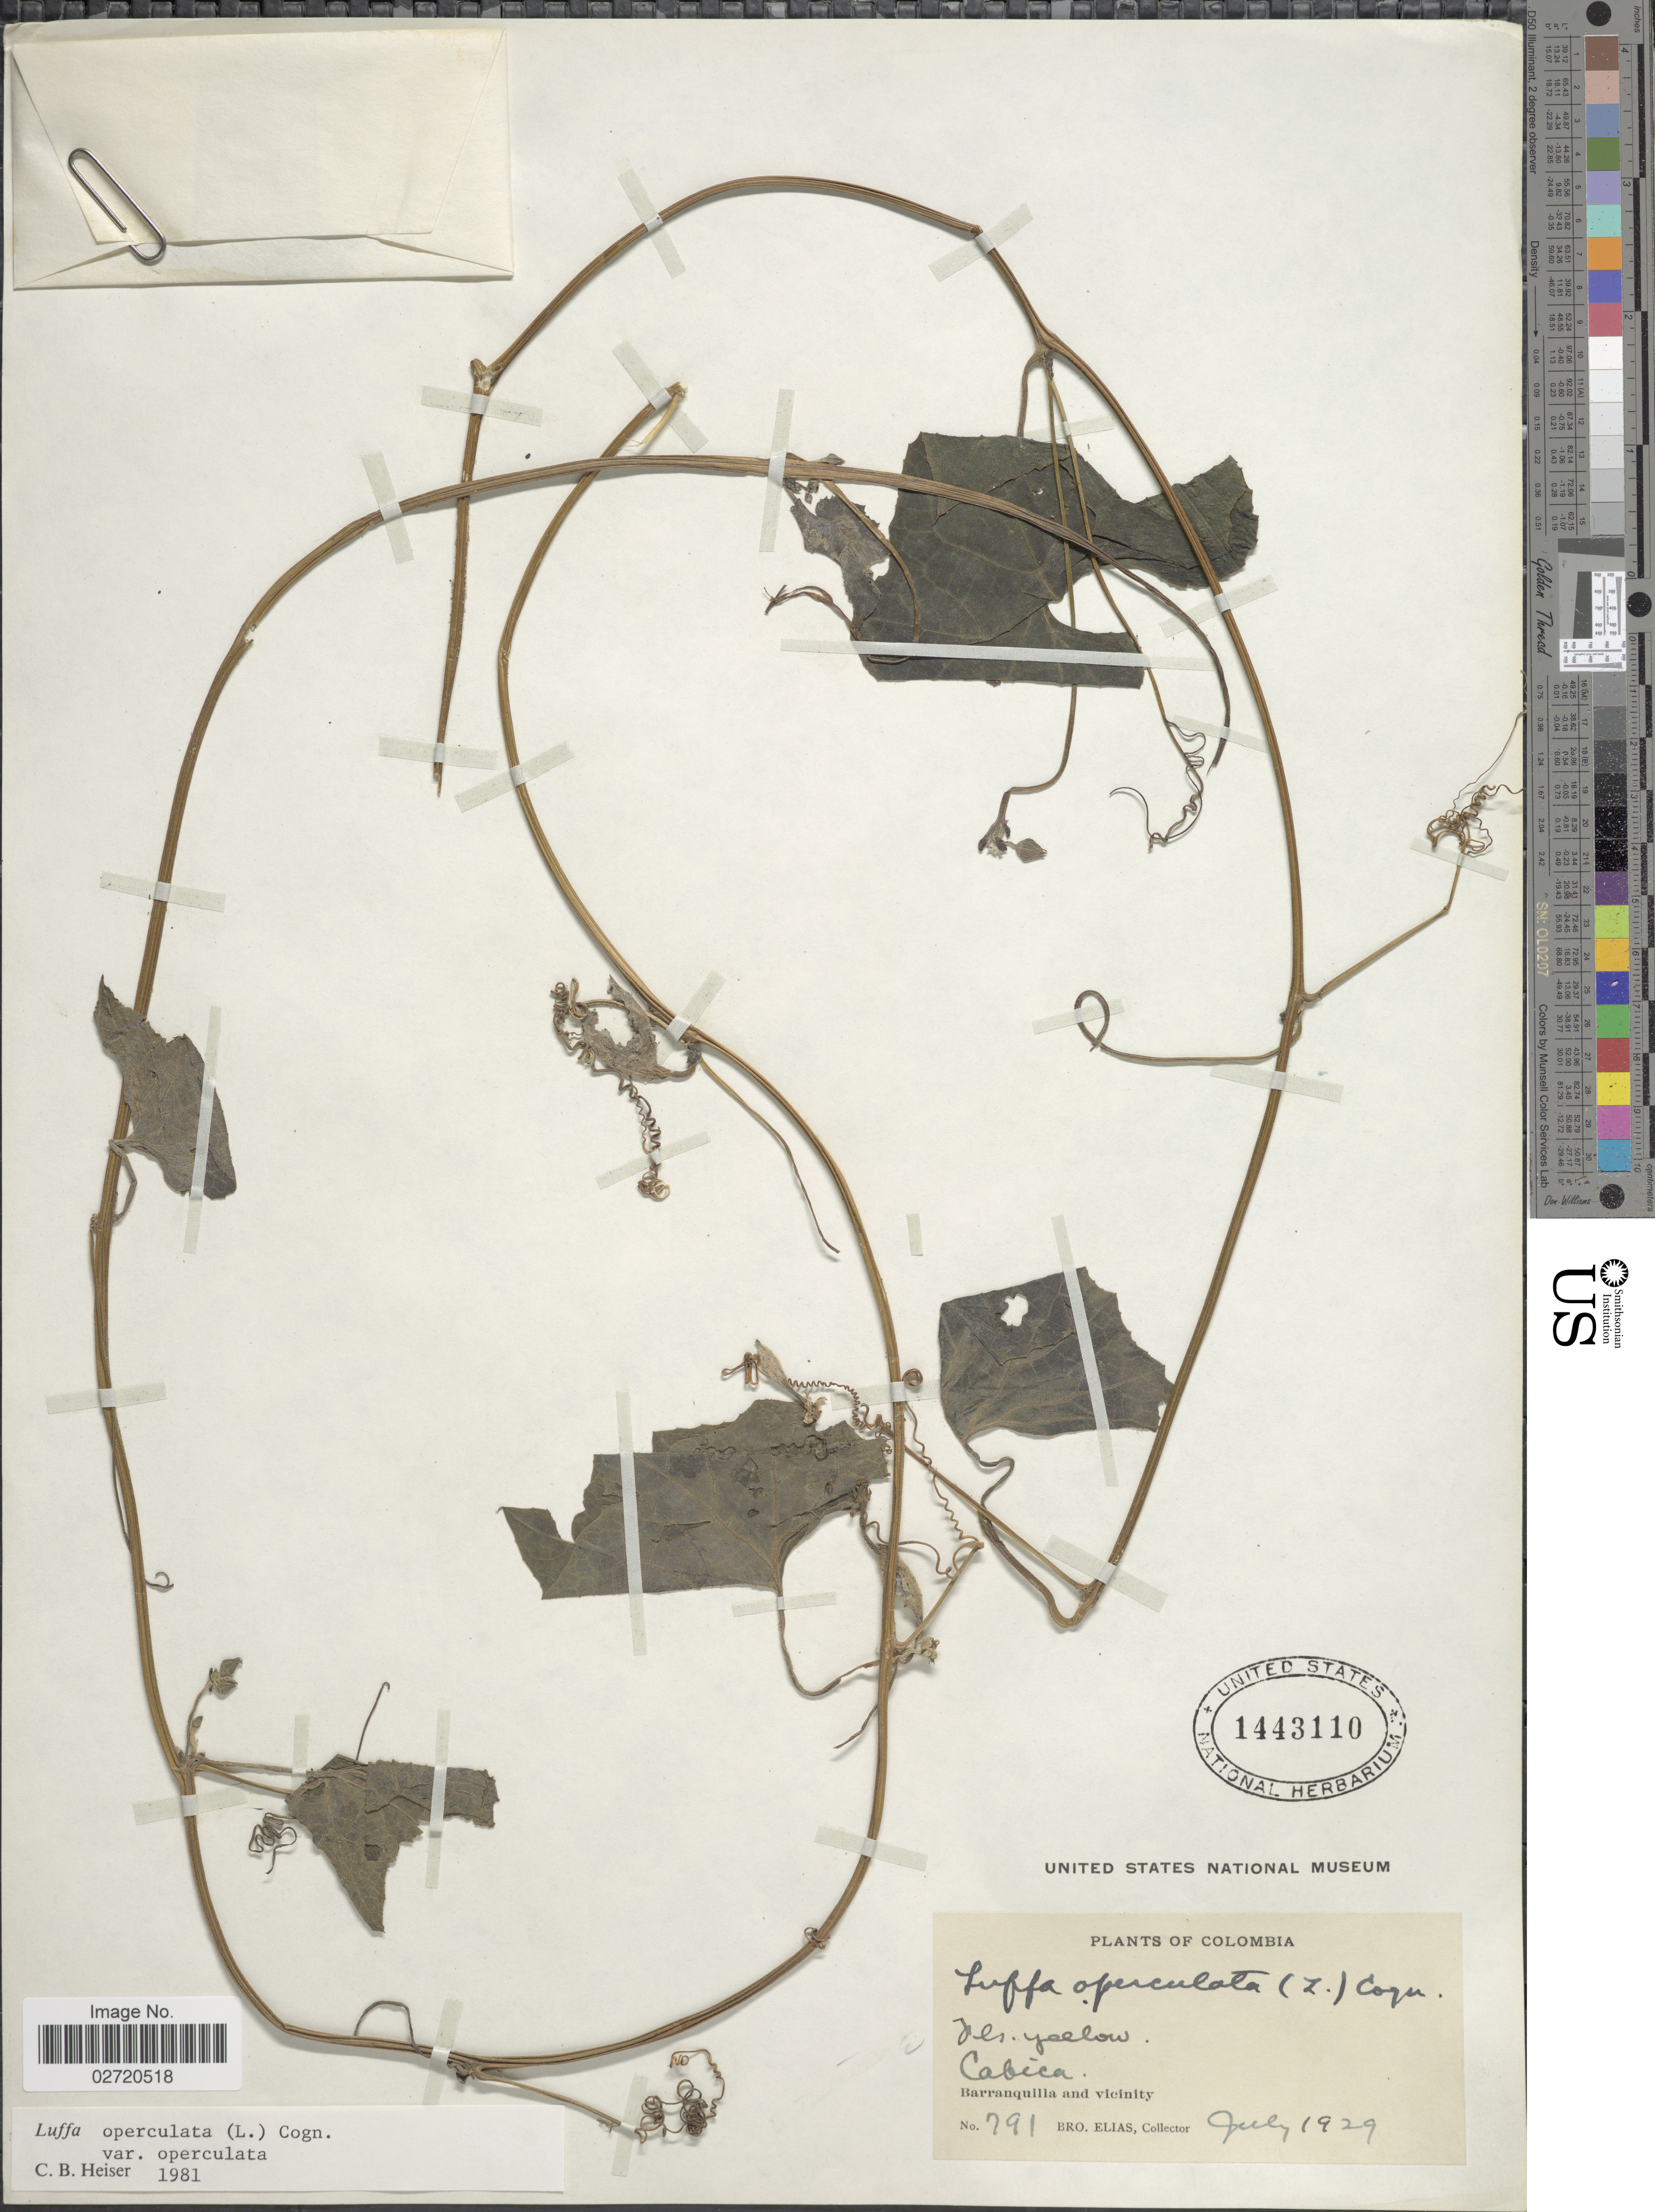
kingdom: Plantae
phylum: Tracheophyta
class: Magnoliopsida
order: Cucurbitales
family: Cucurbitaceae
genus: Luffa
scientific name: Luffa operculata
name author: (L.) Cogn.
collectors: Bro. Elias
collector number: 791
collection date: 1929-07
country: Colombia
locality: Cabica. Barranquilla and vicinity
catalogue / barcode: US 1443110